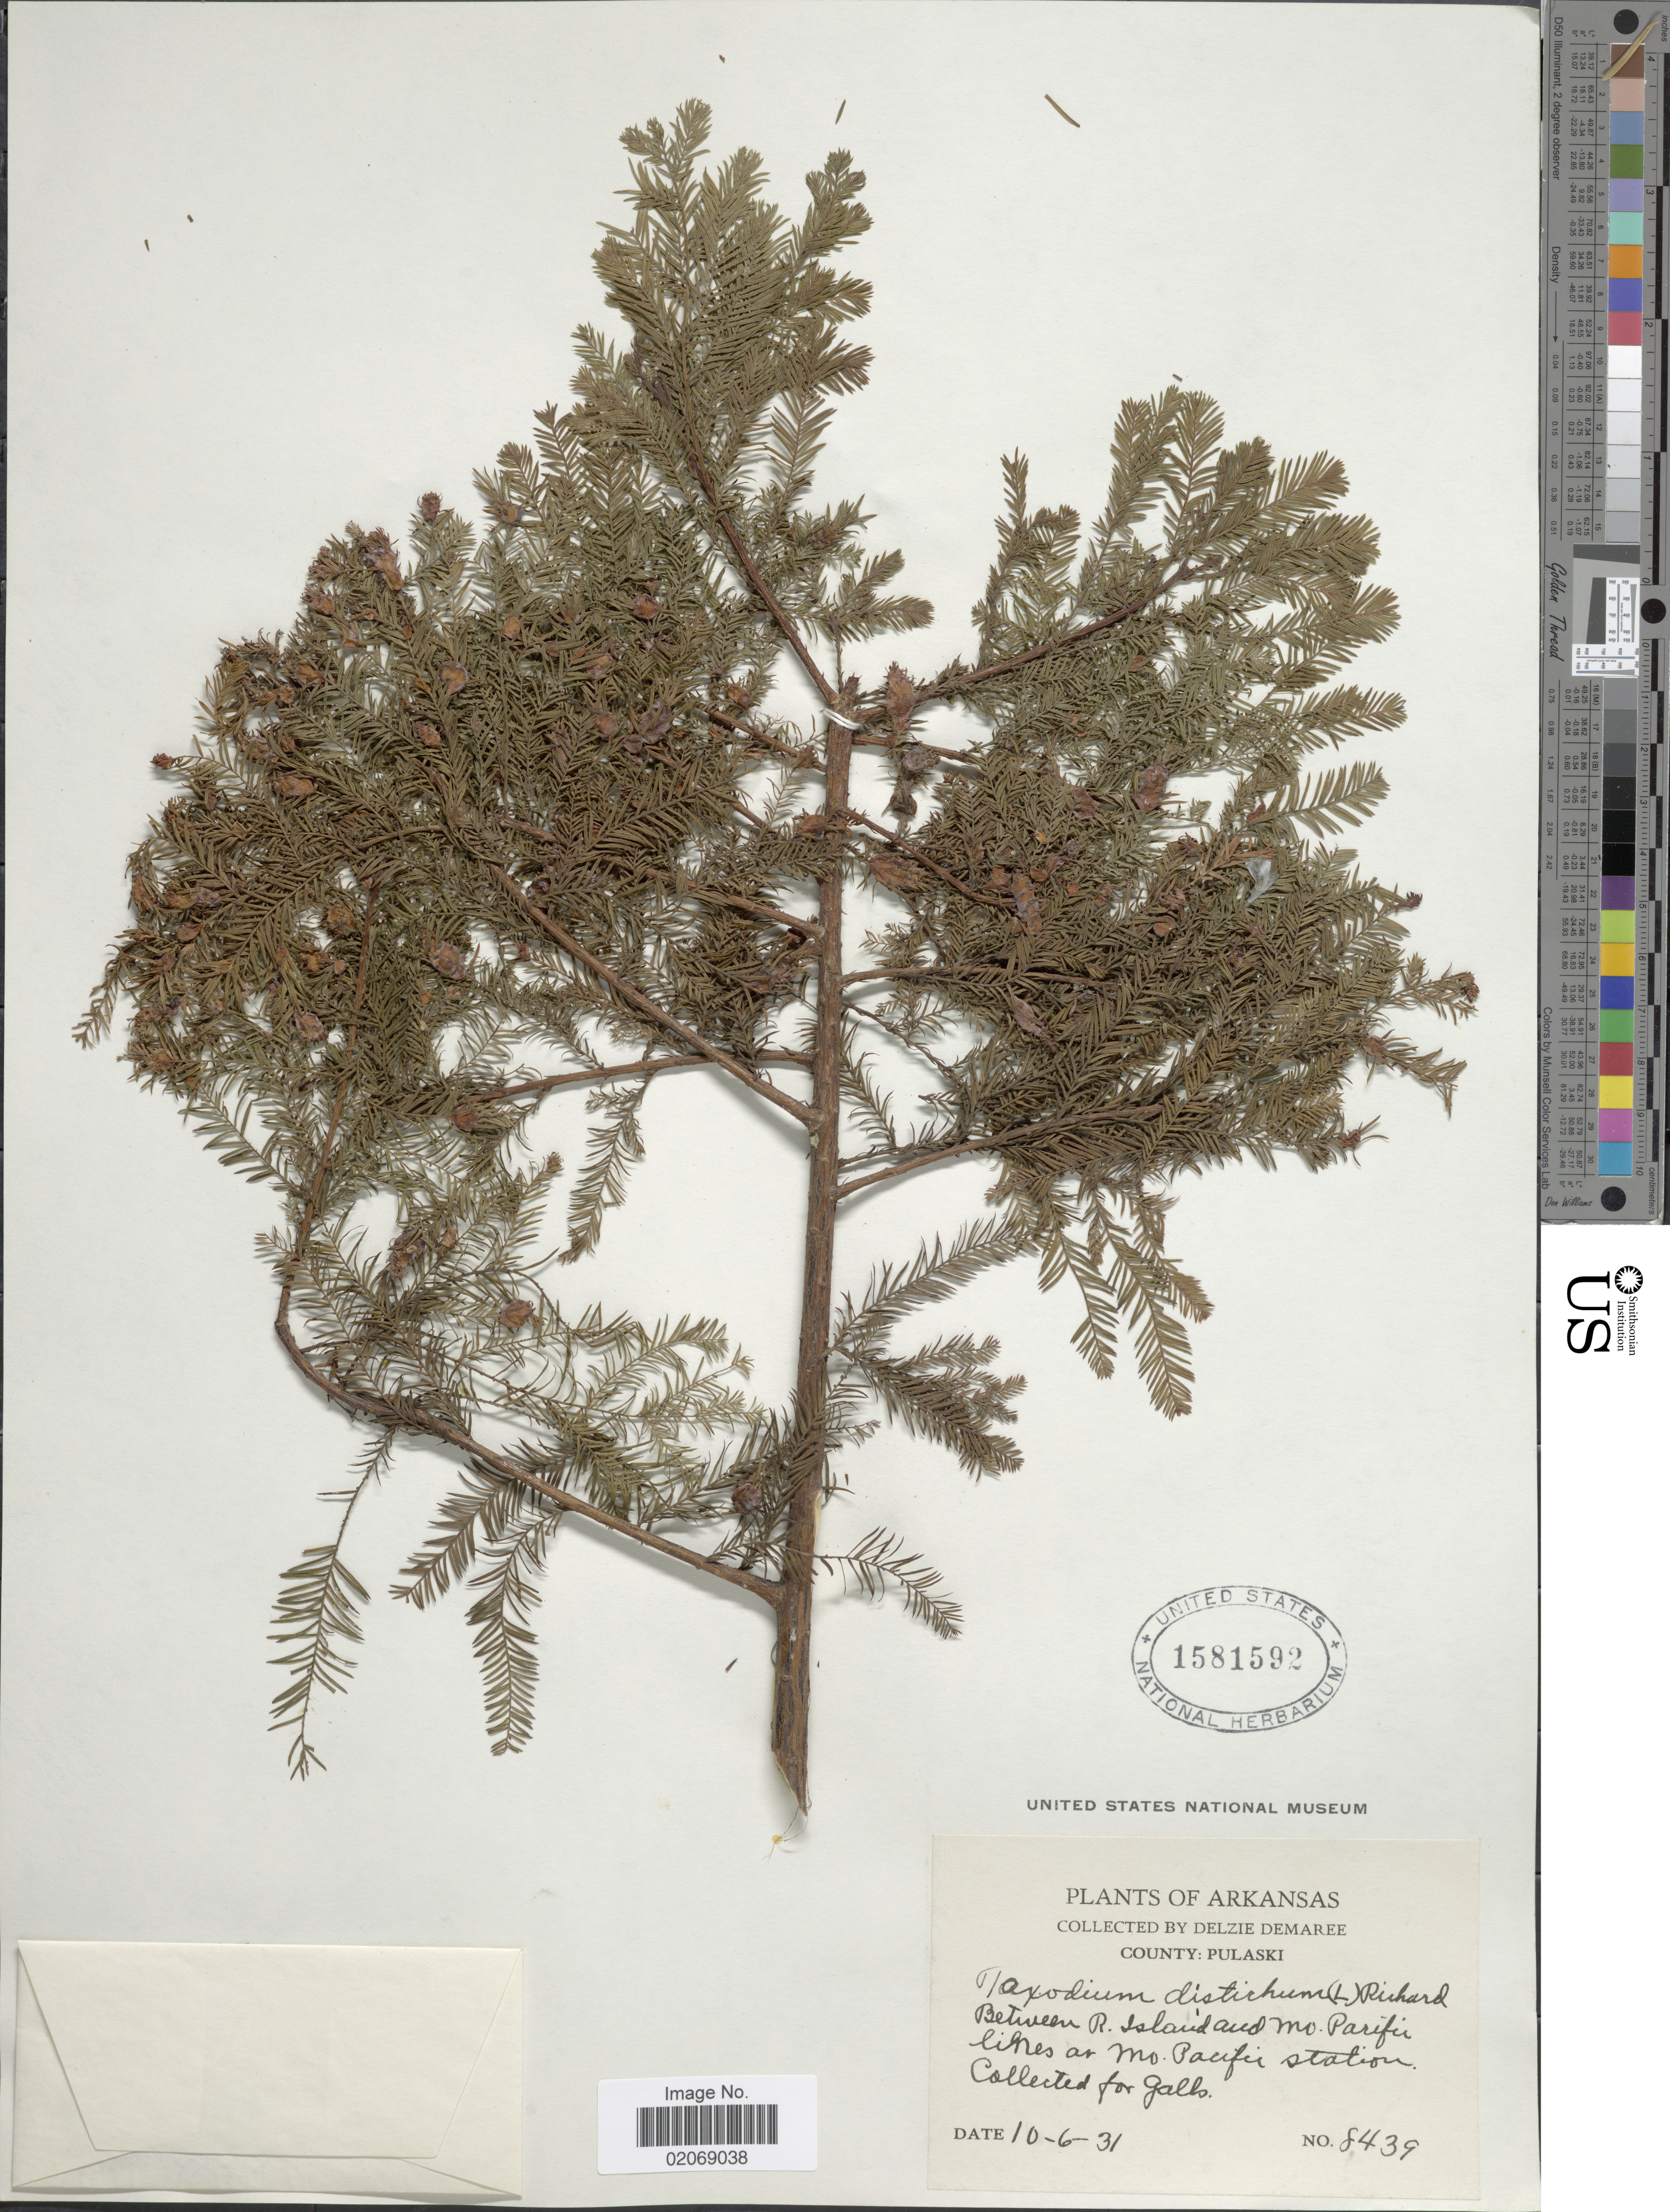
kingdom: Plantae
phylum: Tracheophyta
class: Pinopsida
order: Pinales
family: Cupressaceae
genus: Taxodium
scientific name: Taxodium distichum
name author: (L.) Rich.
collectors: D. Demaree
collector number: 8439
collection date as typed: Transcribed d/m/y: 10/6/31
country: United States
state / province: Arkansas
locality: County: pulaski, Between R. island and Mo. Pacific lines at Mo. Pacific Station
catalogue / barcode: US 1581592